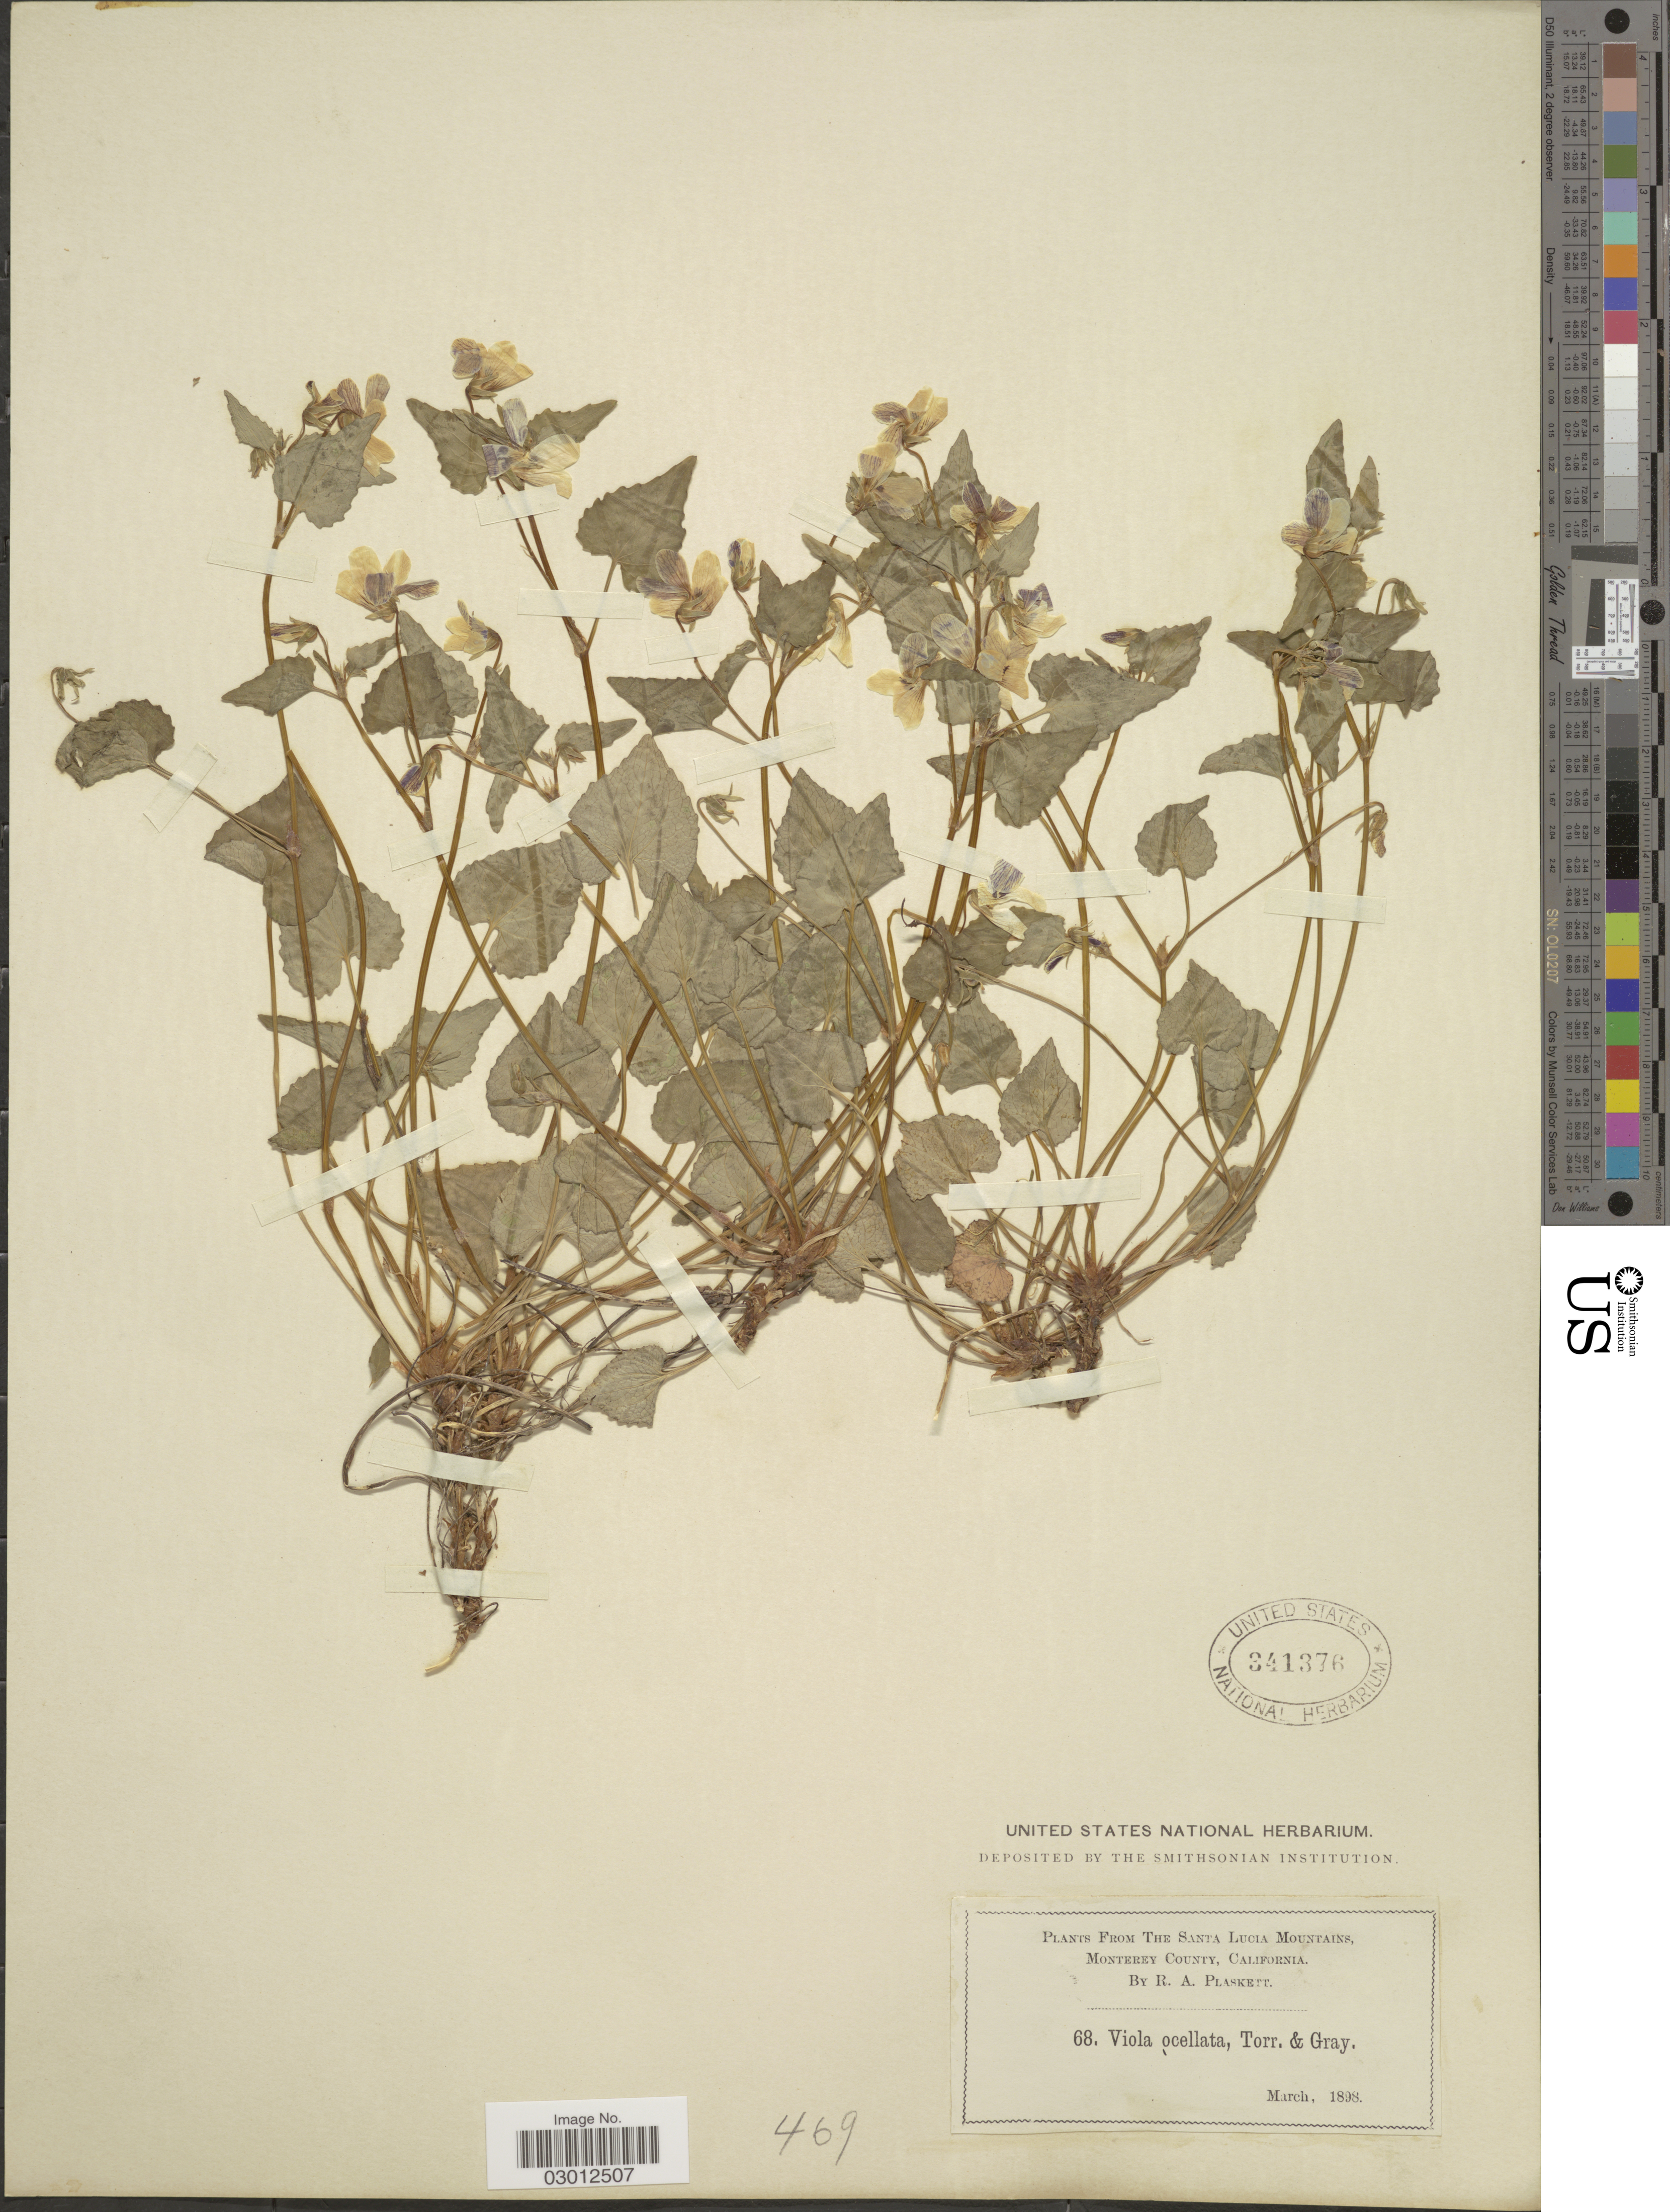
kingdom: Plantae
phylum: Tracheophyta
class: Magnoliopsida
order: Malpighiales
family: Violaceae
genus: Viola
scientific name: Viola ocellata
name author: Torr. & A. Gray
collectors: R. Plaskett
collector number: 68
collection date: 1898-03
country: United States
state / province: California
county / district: Monterey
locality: Santa Lucia Mountains. Monterey County.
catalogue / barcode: US 341376